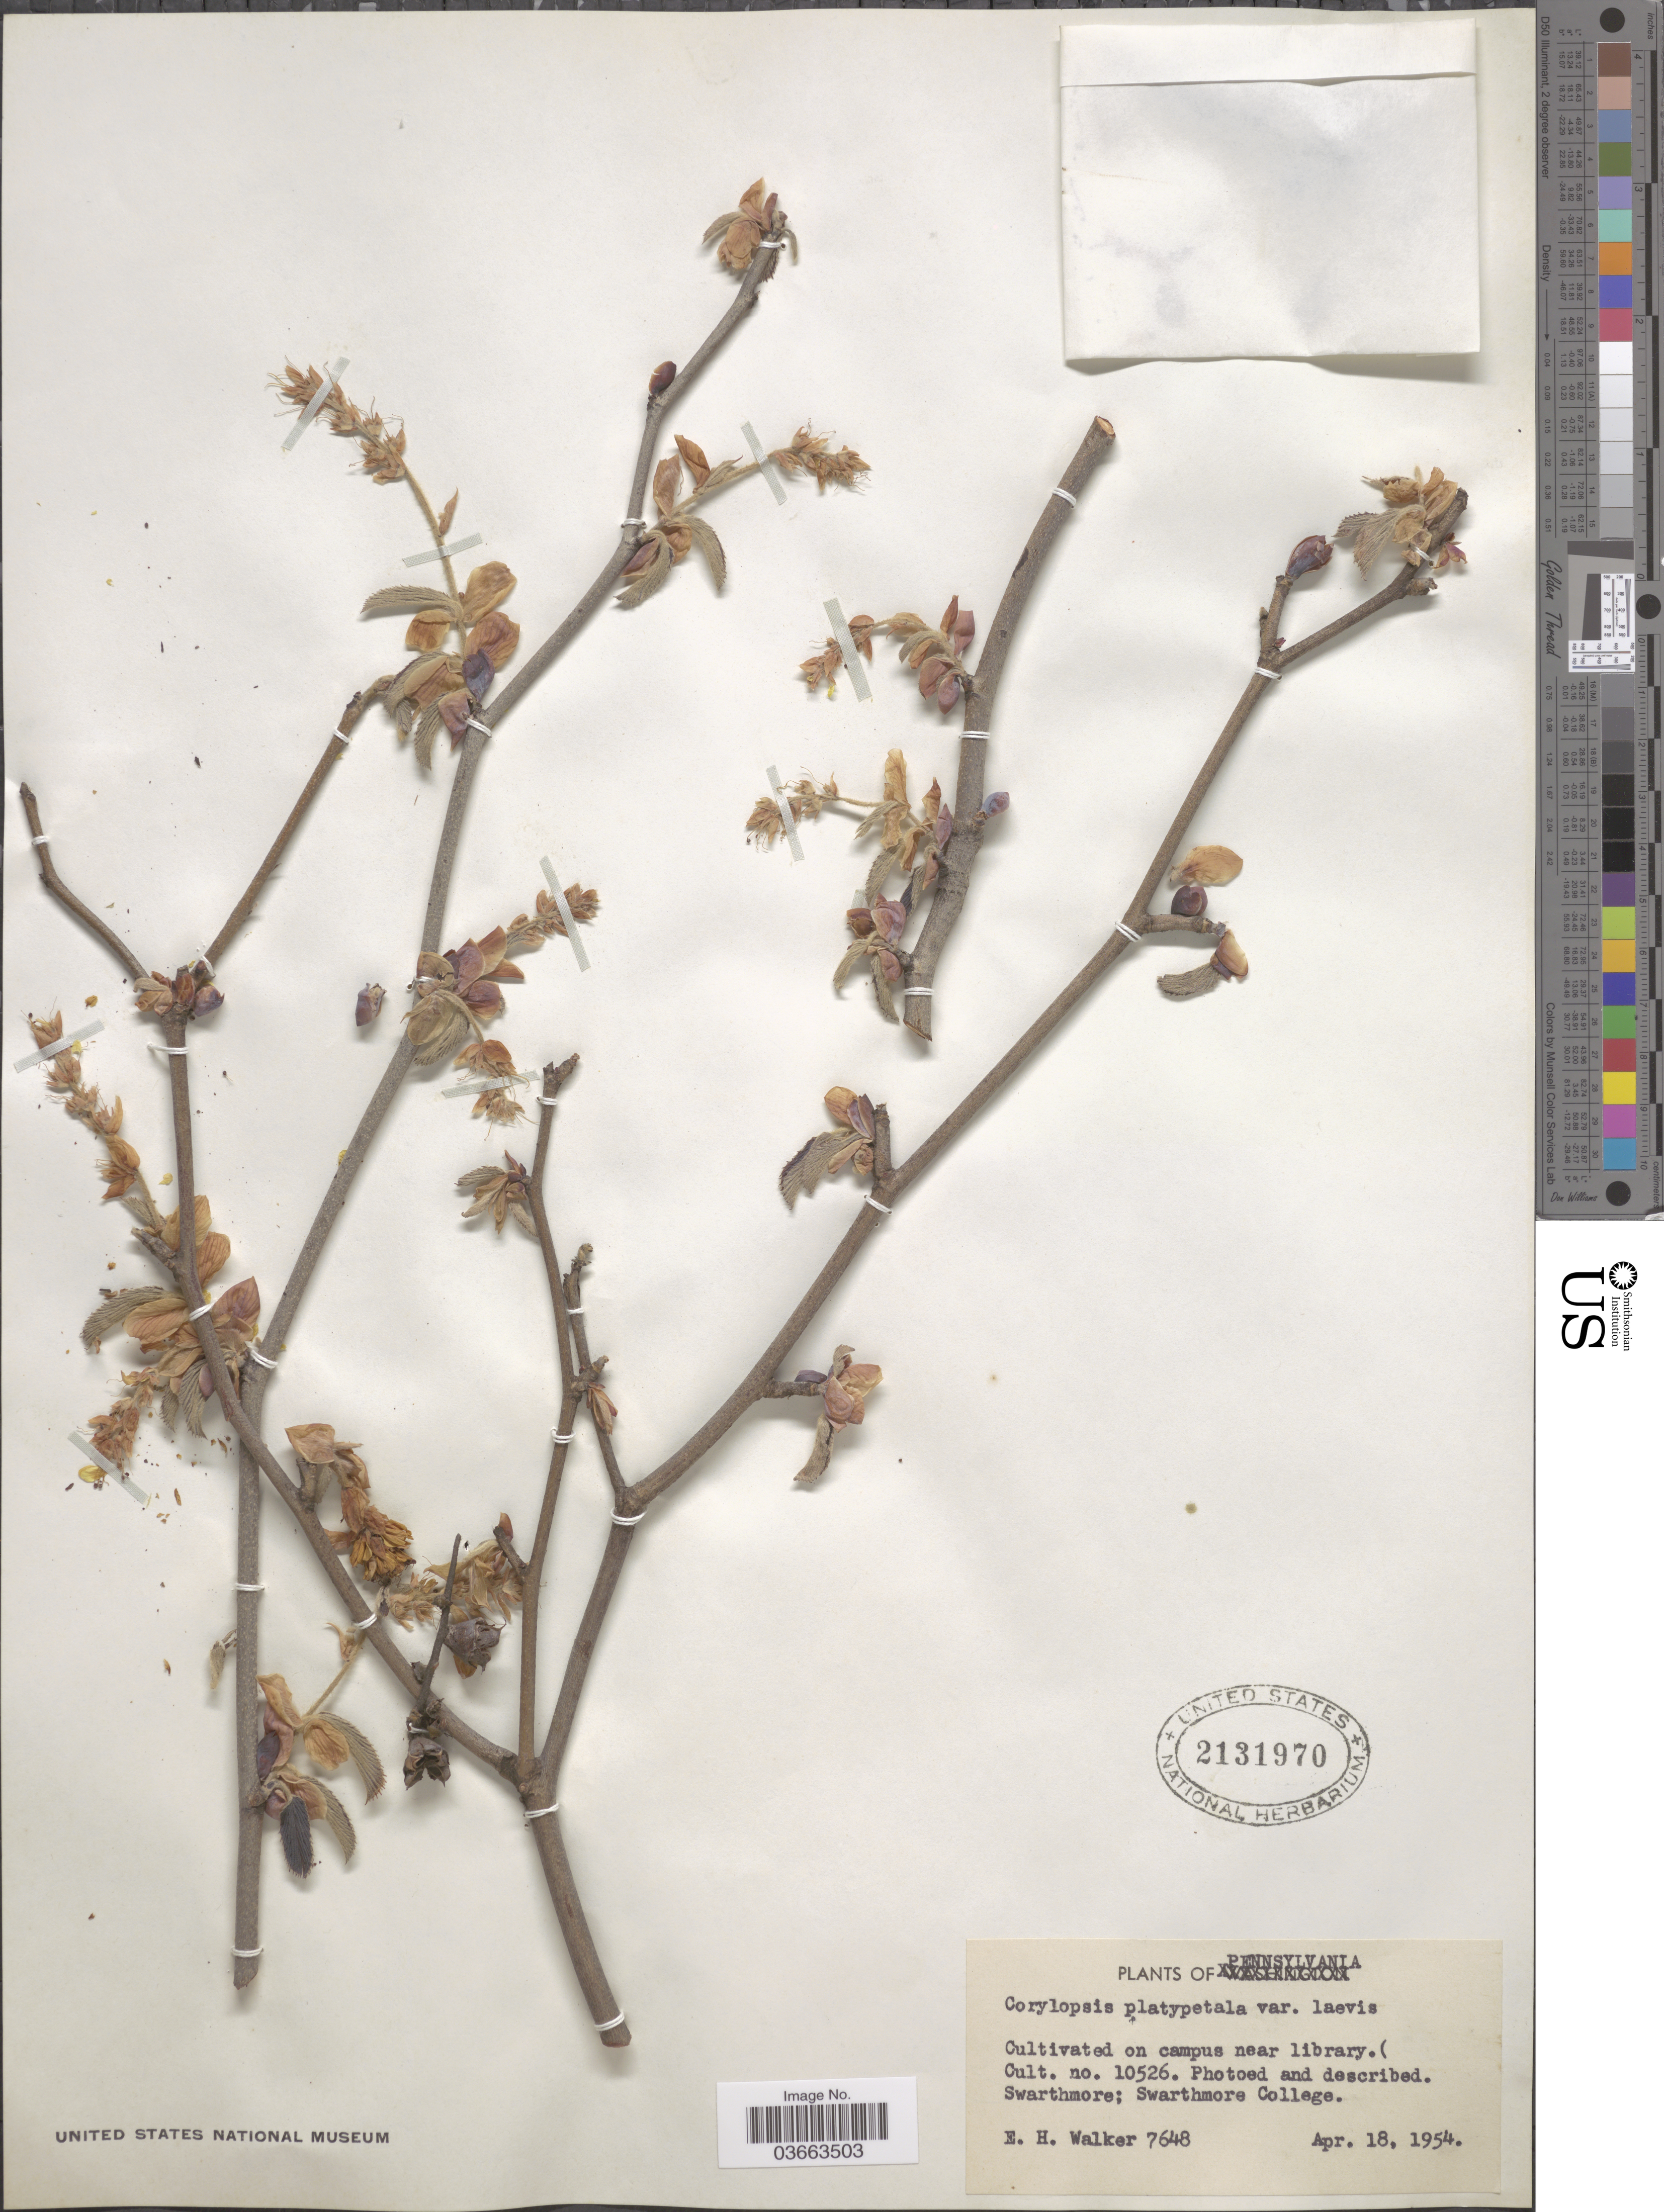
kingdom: Plantae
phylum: Tracheophyta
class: Magnoliopsida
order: Saxifragales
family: Hamamelidaceae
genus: Corylopsis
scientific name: Corylopsis platypetala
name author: Rehder & E.H. Wilson in Sarg.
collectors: E. H. Walker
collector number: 7648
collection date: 1954-04-18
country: United States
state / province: Pennsylvania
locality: Campus near library. Swarthmore; Swarthmore College.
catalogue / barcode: US 2131970